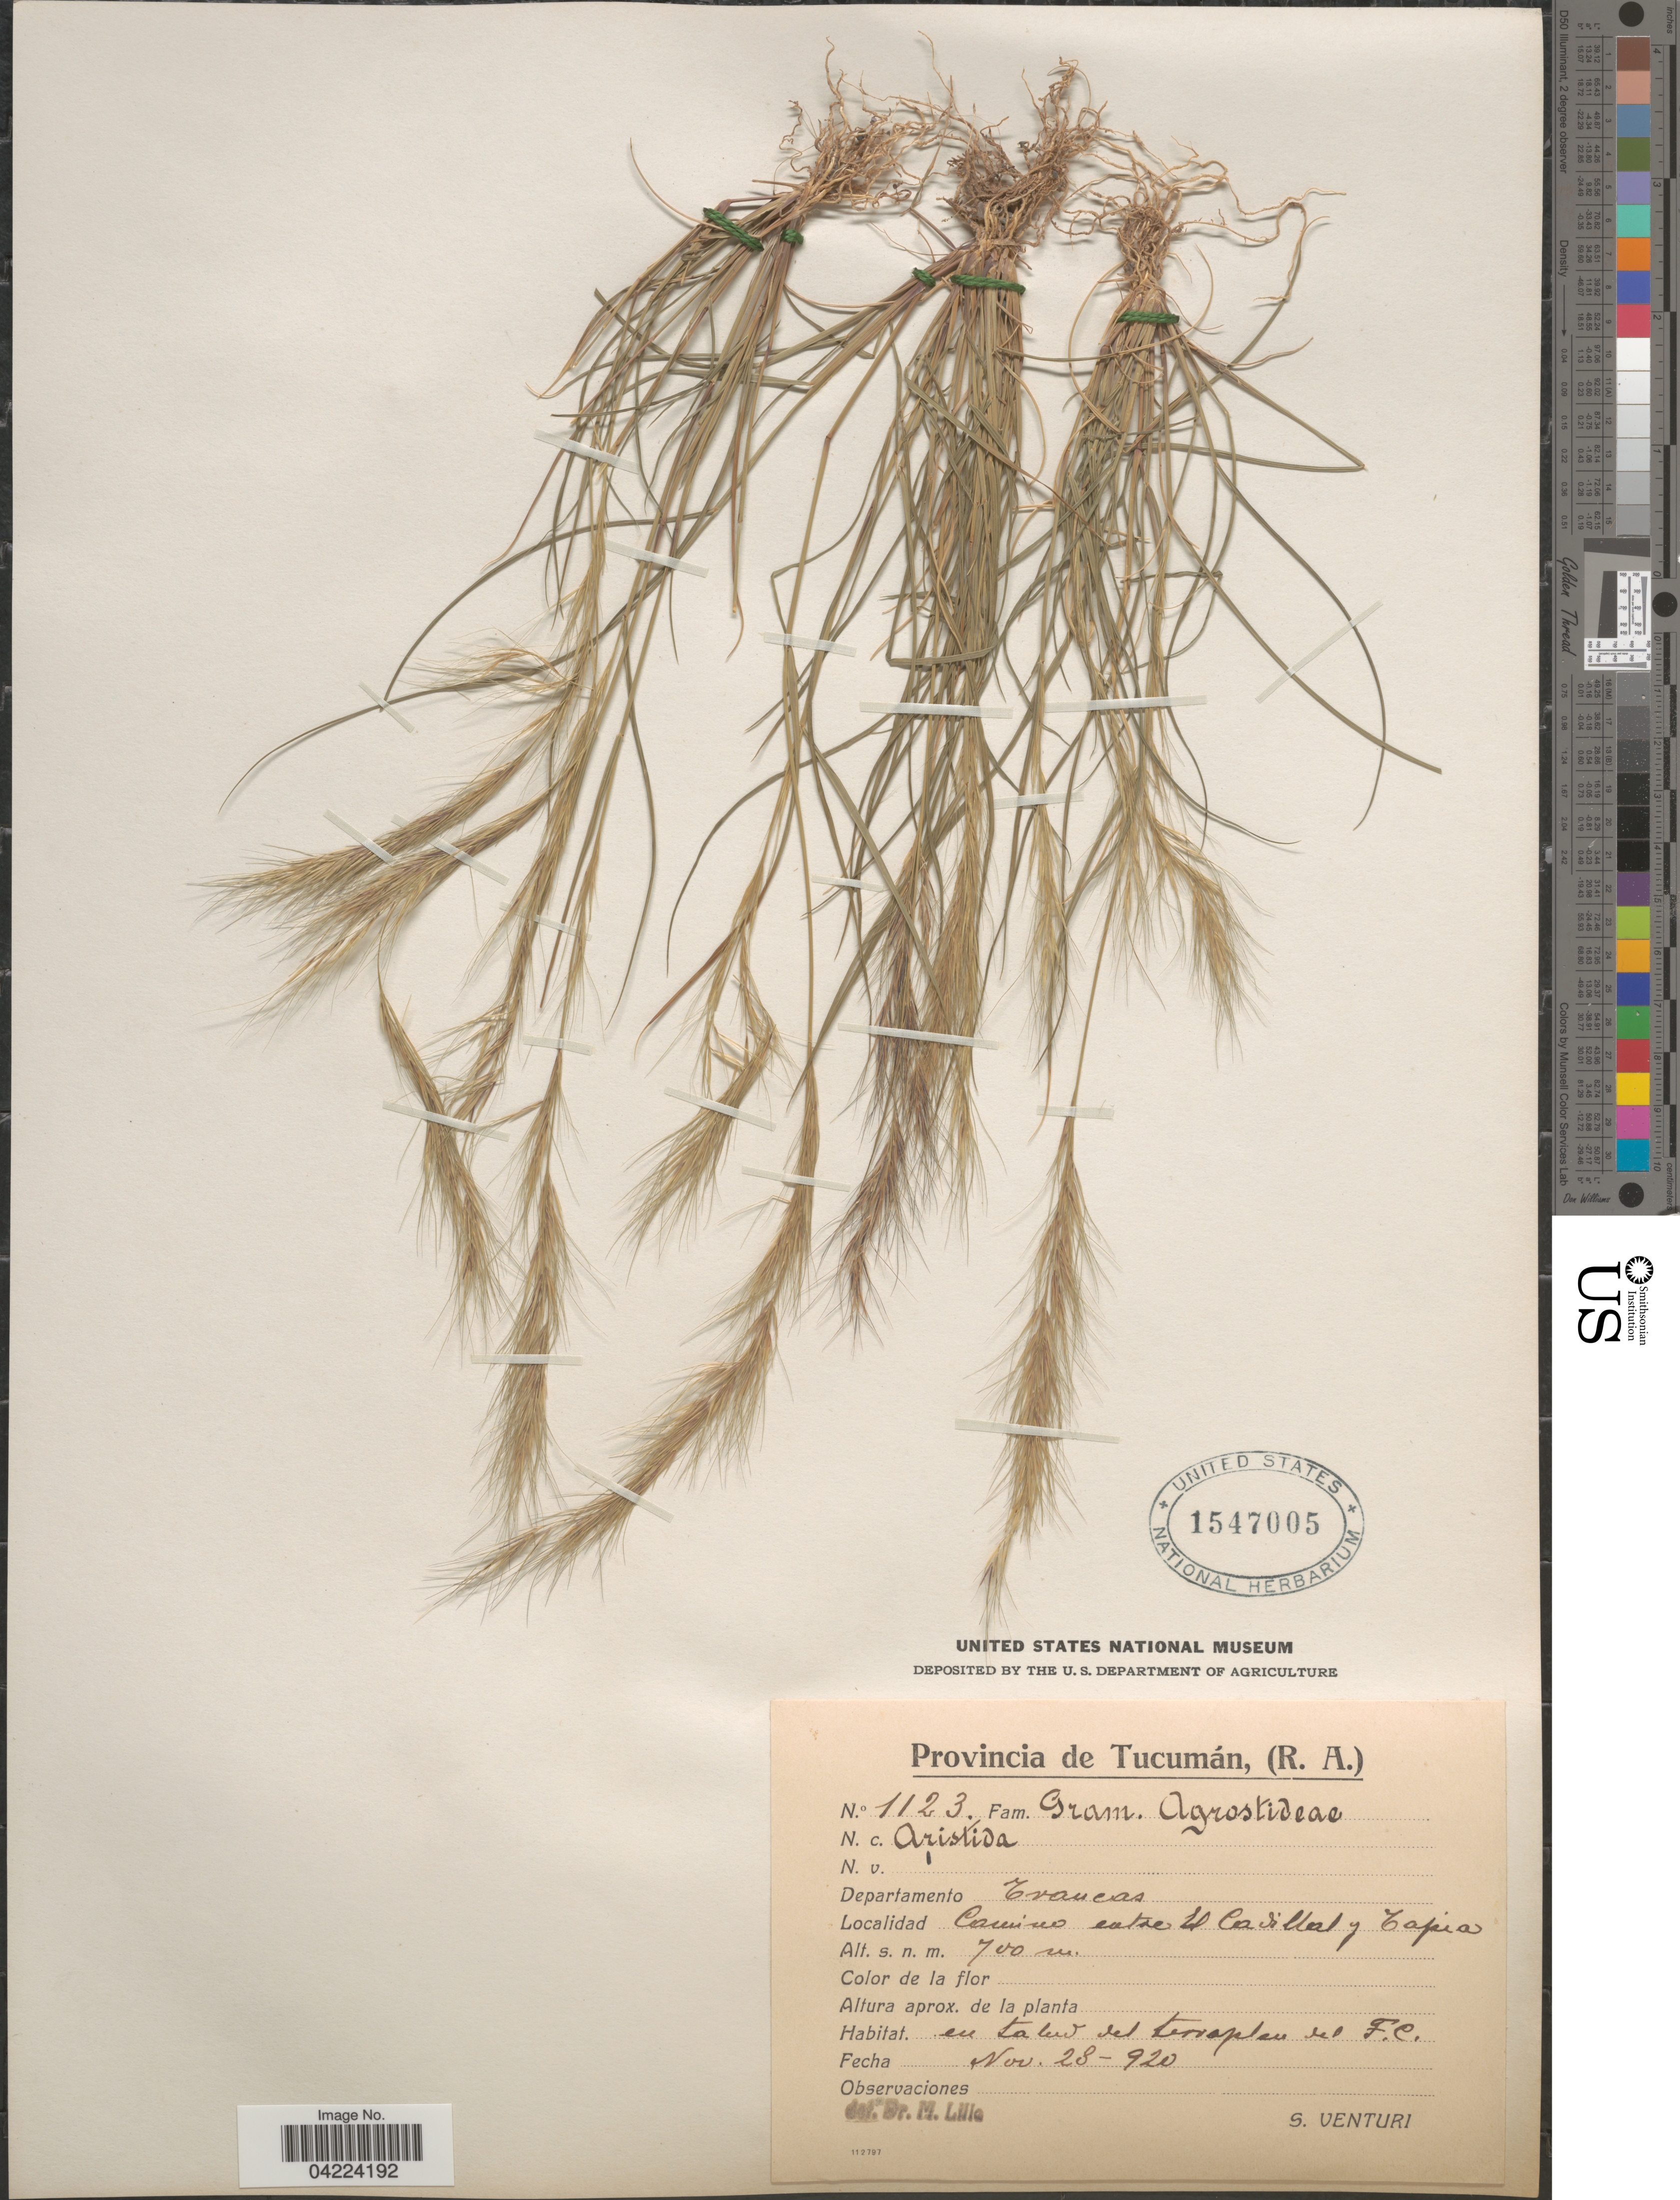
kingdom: Plantae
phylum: Tracheophyta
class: Liliopsida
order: Poales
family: Poaceae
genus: Aristida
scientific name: Aristida adscensionis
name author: L.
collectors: S. Venturi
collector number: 1123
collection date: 1920-11-28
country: Argentina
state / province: Tucuman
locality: Departamento Trancas. Camino entre El Cadillas y Tapia.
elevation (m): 700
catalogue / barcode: US 1547005